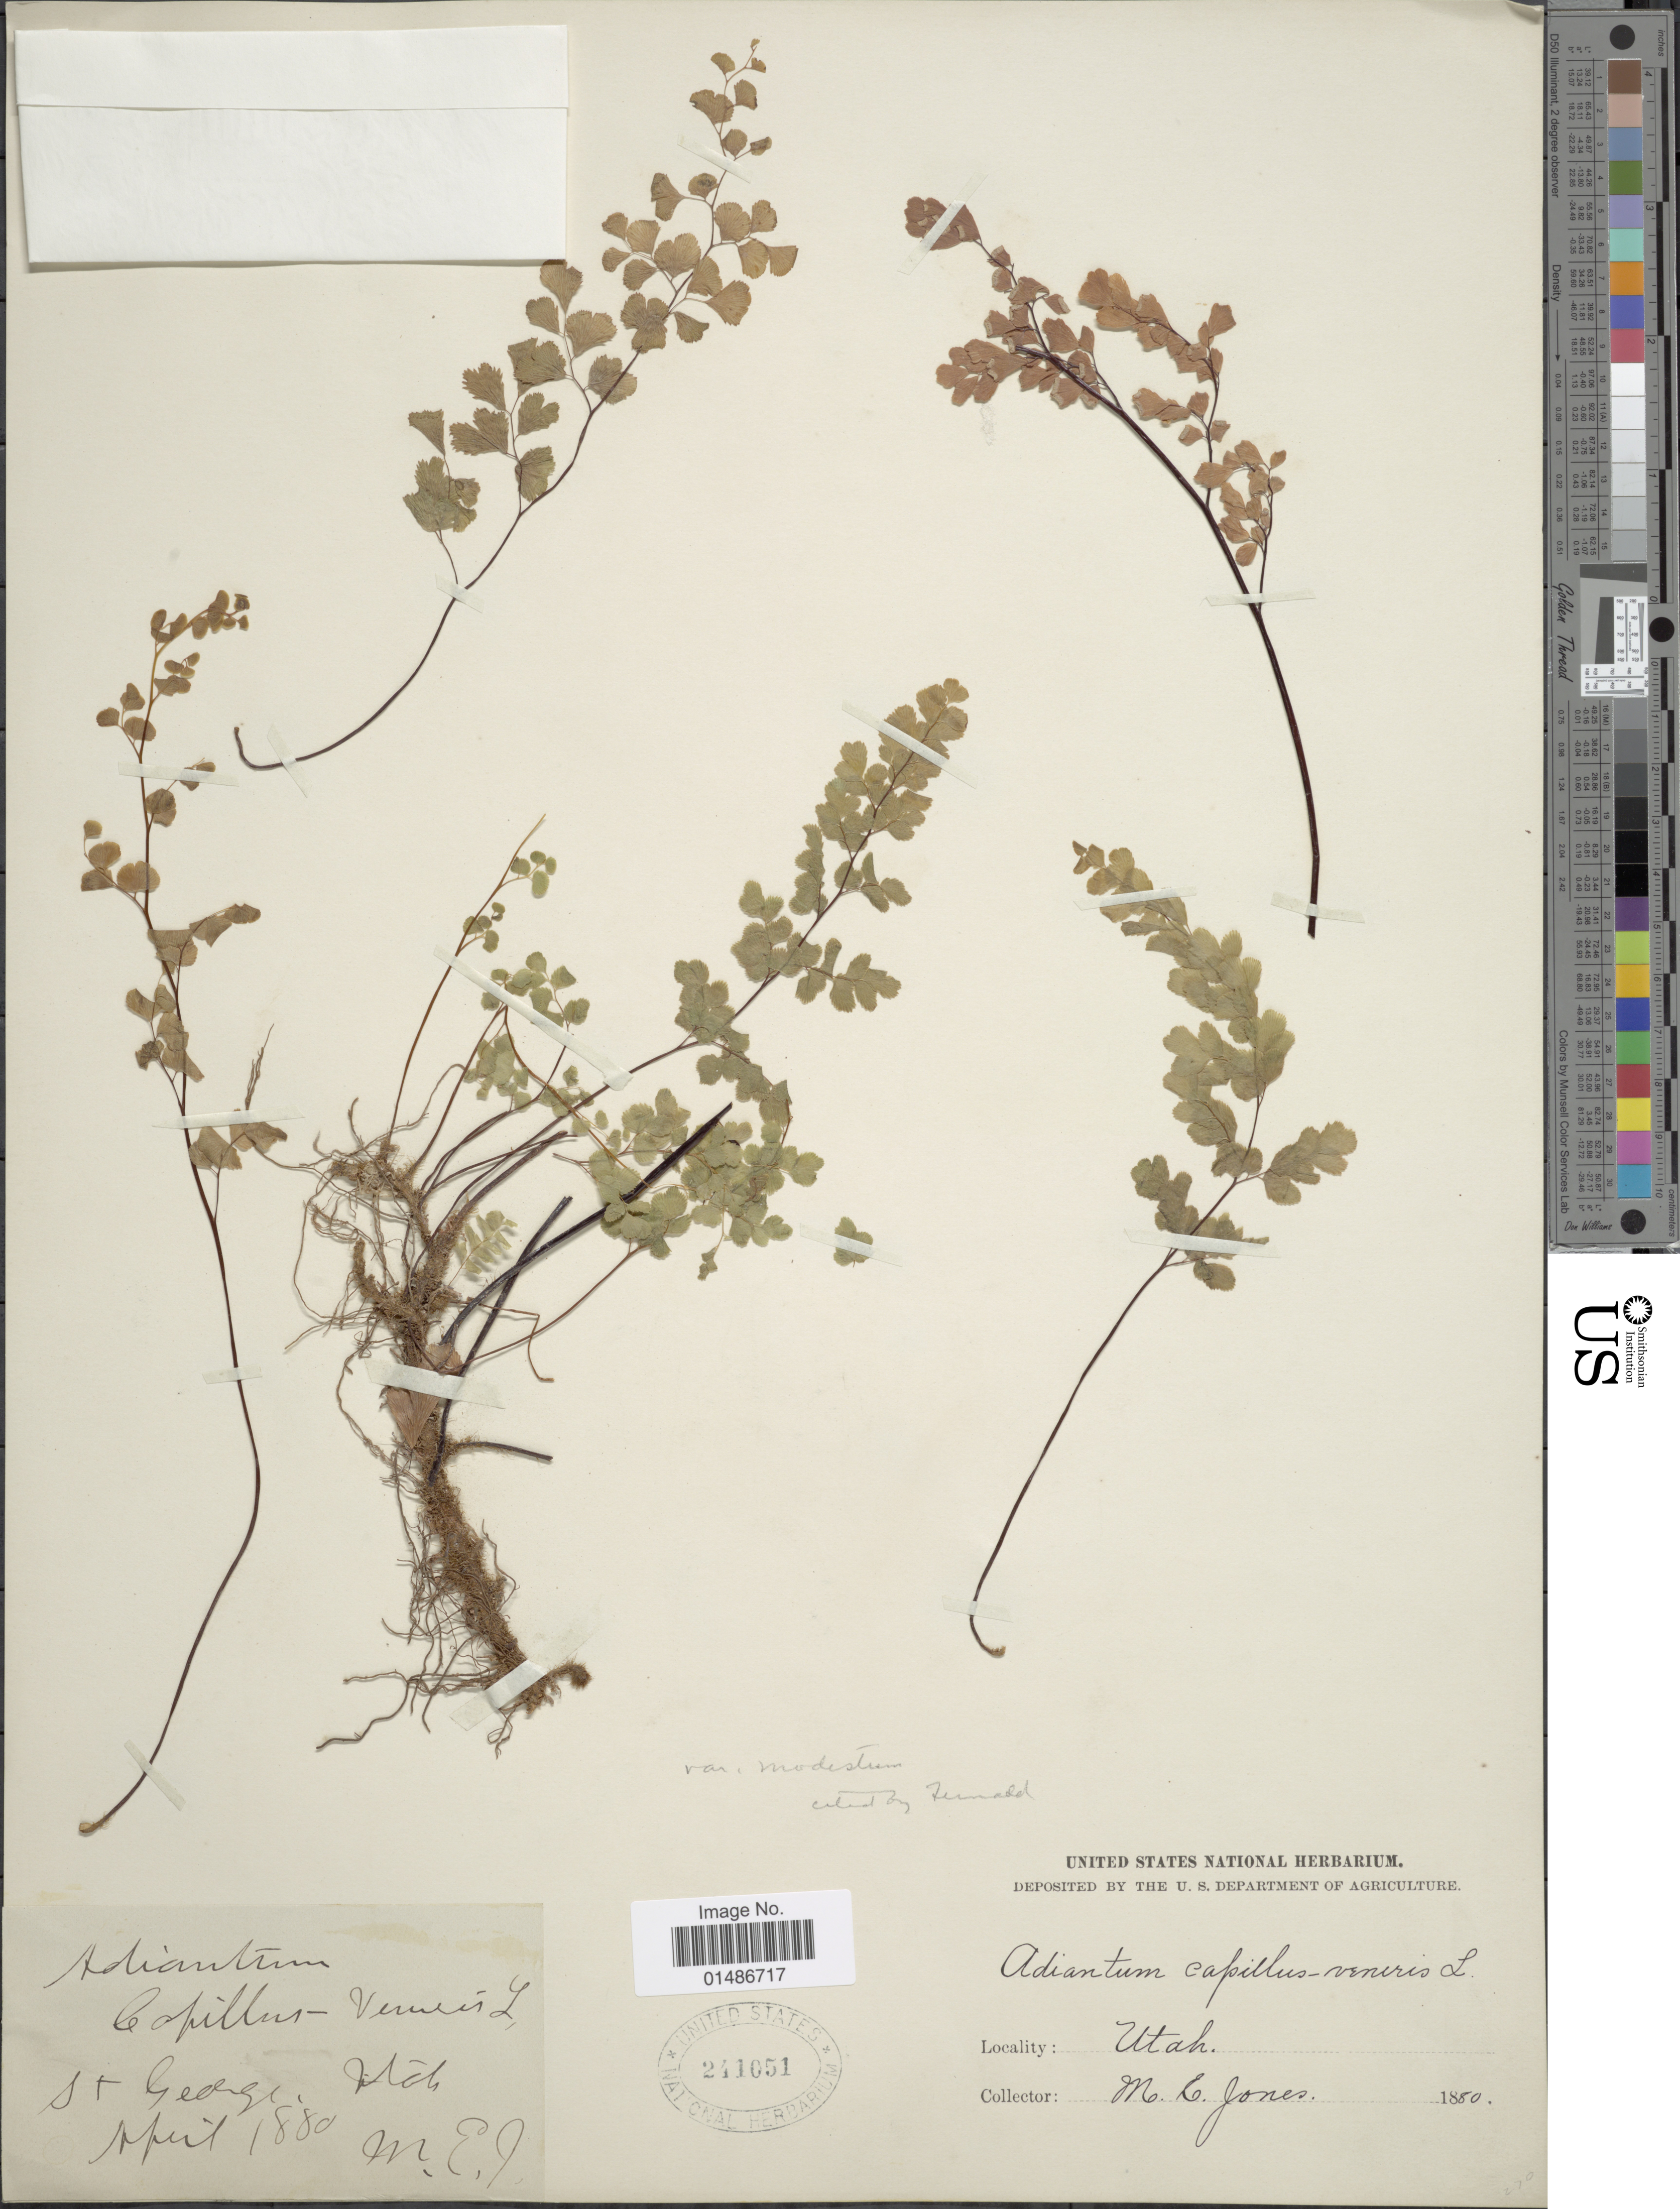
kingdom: Plantae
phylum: Tracheophyta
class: Polypodiopsida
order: Polypodiales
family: Pteridaceae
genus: Adiantum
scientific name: Adiantum capillus-veneris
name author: L.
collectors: M. E. Jones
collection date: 1880-04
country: United States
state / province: Utah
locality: St. George.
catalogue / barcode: US 241051